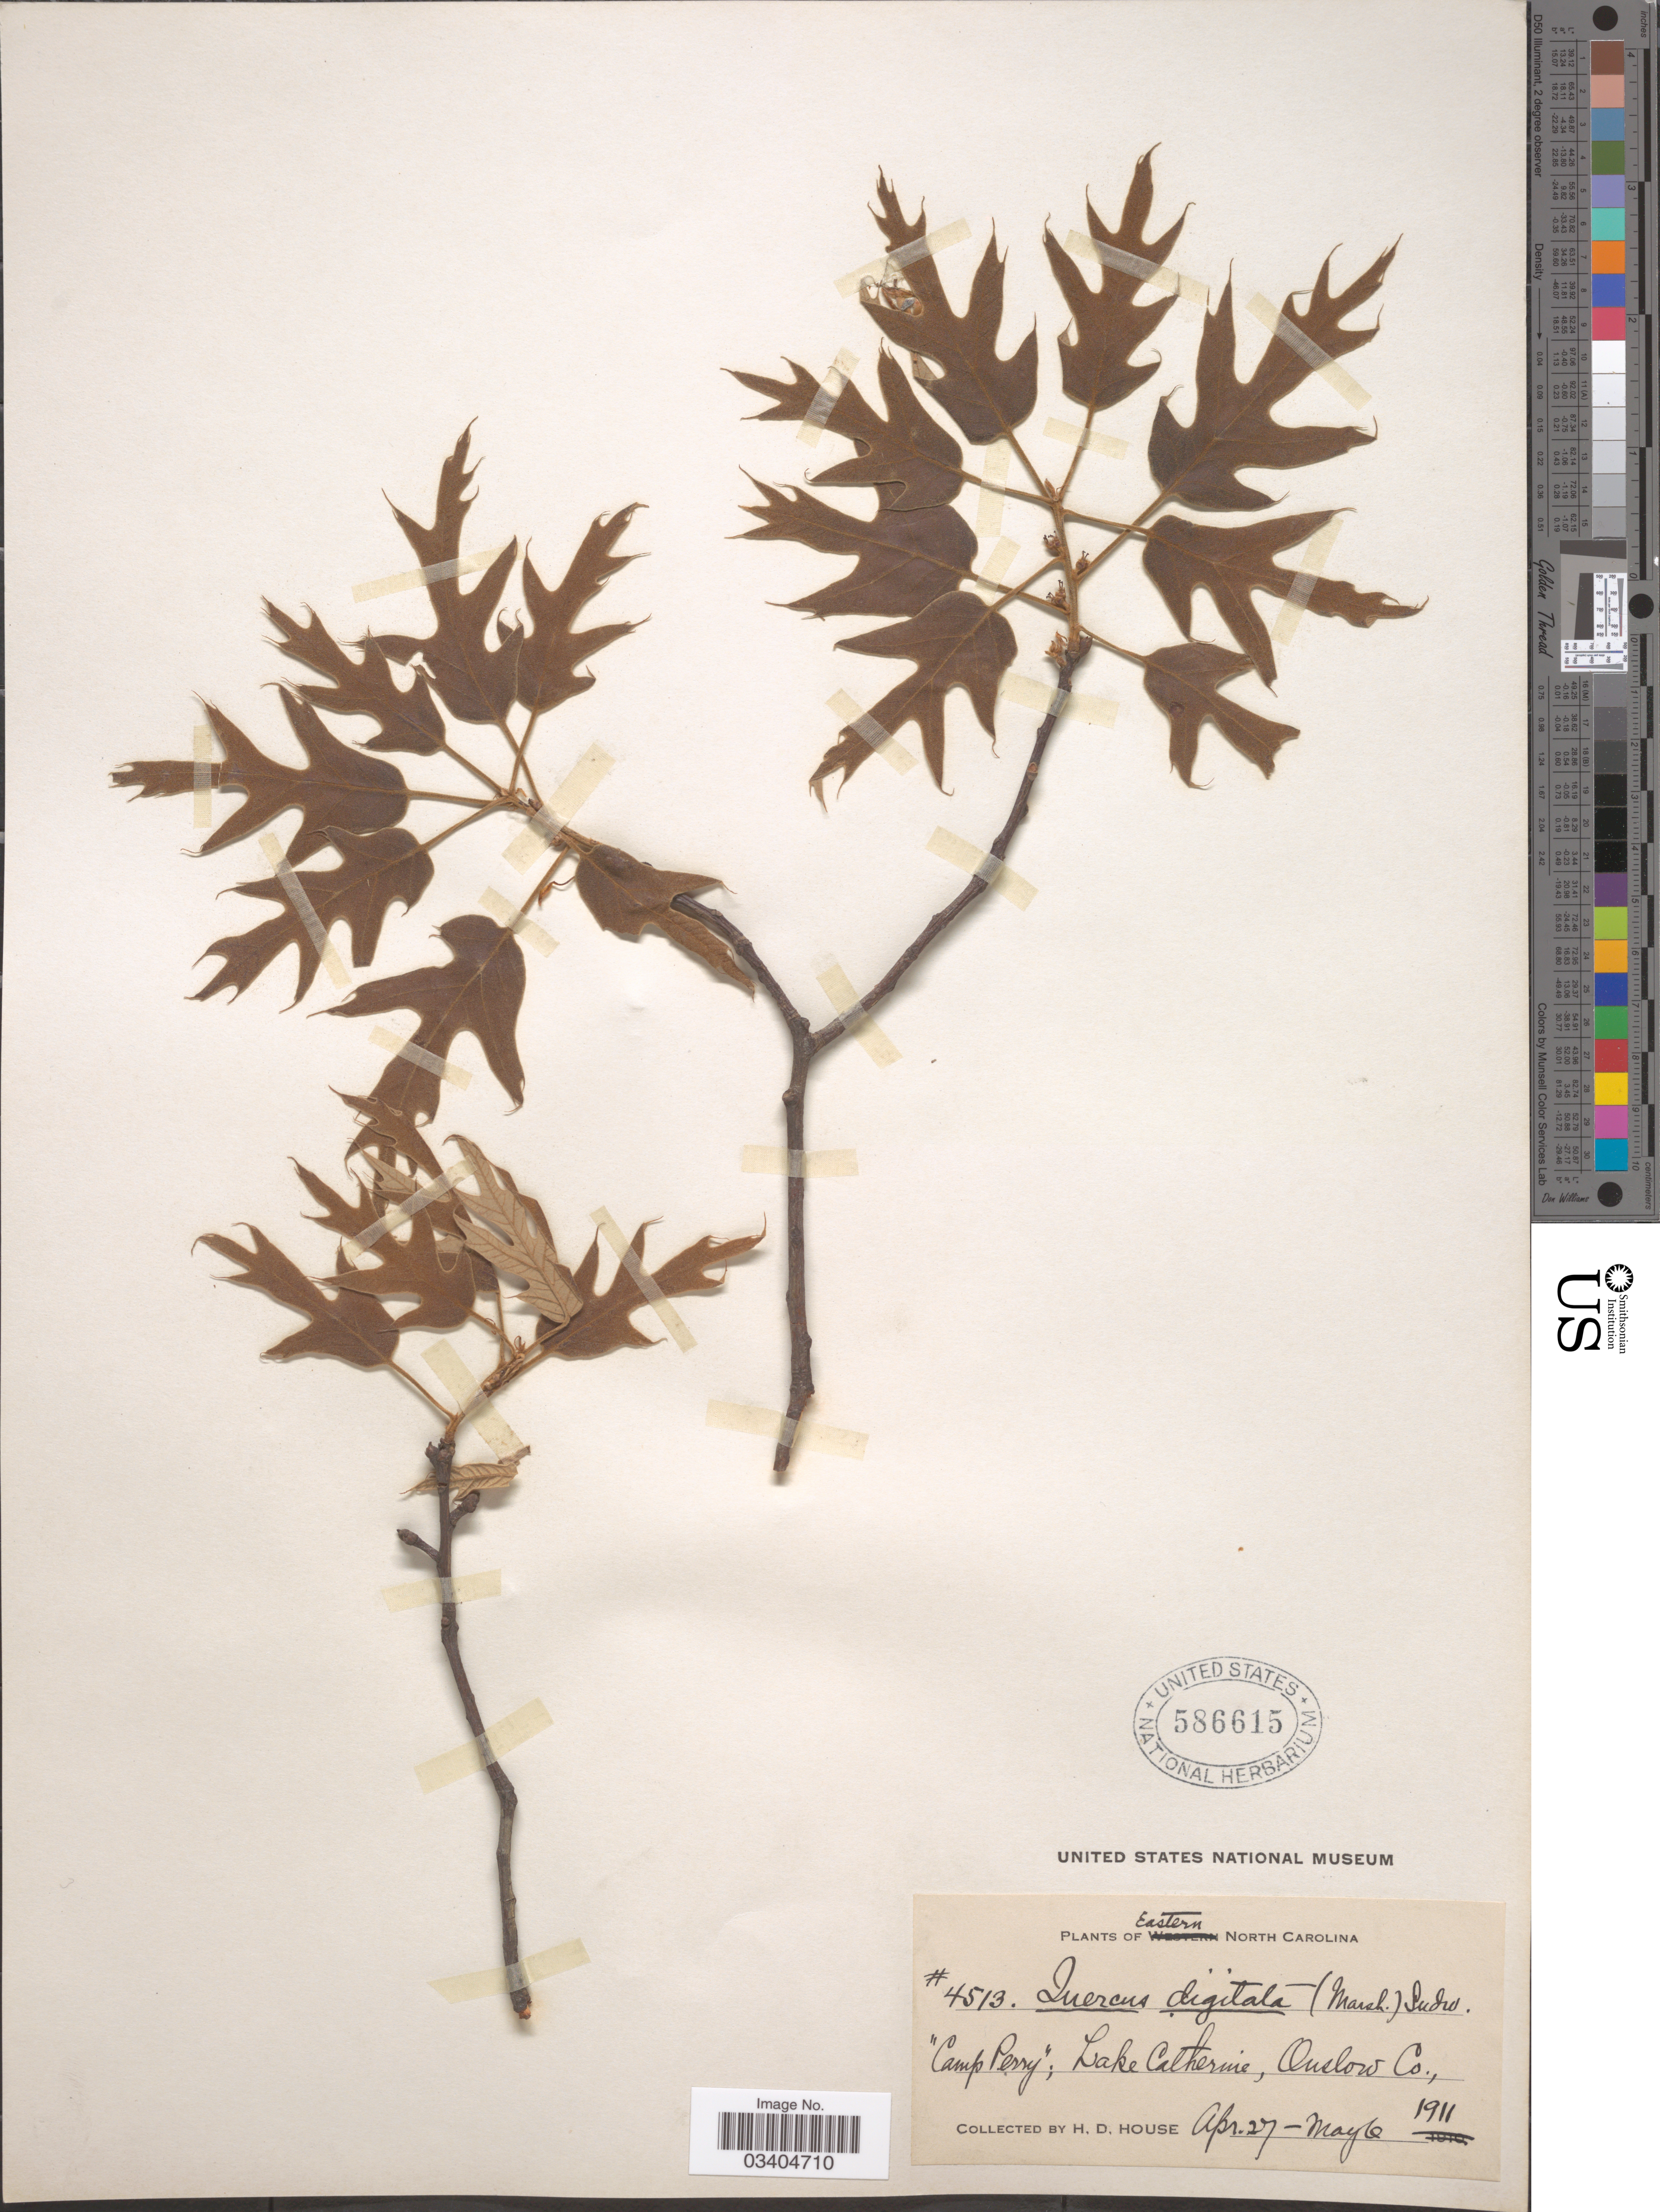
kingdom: Plantae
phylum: Tracheophyta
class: Magnoliopsida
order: Fagales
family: Fagaceae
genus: Quercus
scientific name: Quercus falcata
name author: Michx.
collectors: H. D. House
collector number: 4513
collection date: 1911-04-27/1911-05-06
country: United States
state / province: North Carolina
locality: Eastern North Carolina. "Camp Perry"; Lake Catherine, Onslow Co.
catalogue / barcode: US 586615